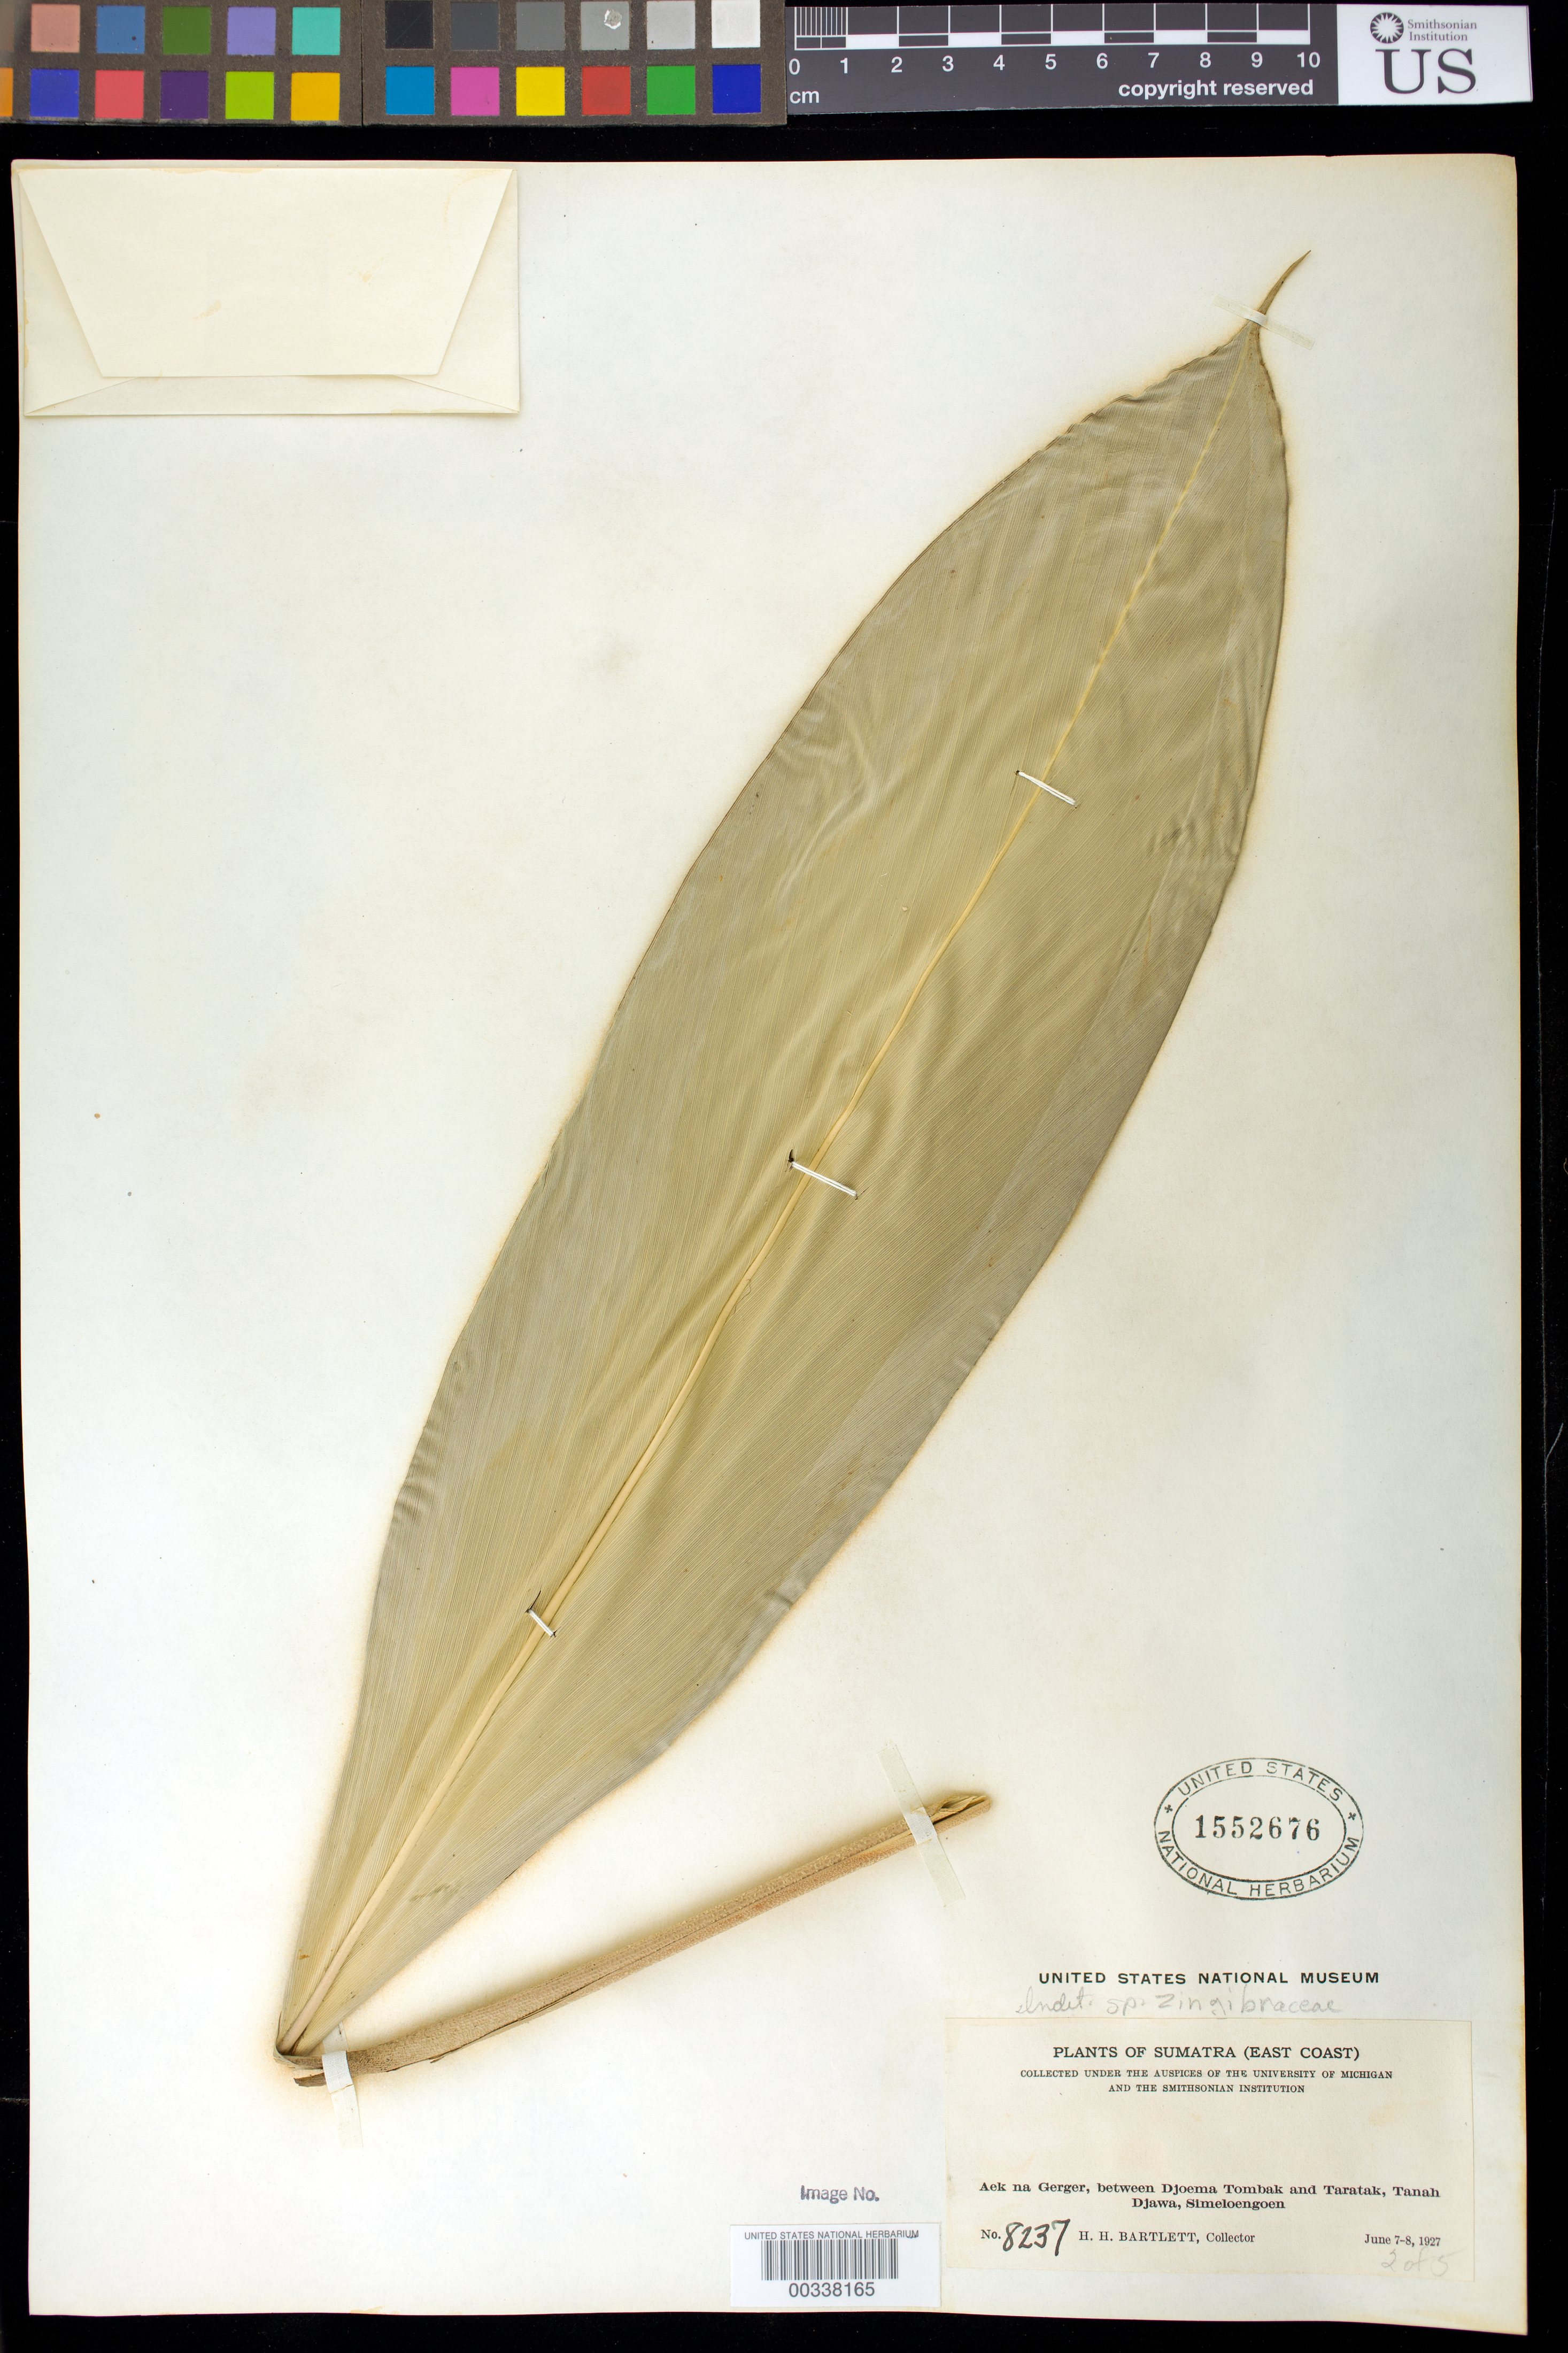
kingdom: Plantae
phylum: Tracheophyta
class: Liliopsida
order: Zingiberales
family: Zingiberaceae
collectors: H. H. Bartlett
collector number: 8237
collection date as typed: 07 Jun 1927 to 08 Jun 1927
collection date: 1927-06-07/1927-06-08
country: Indonesia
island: Sumatra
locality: (east coast), aek na gerger, between djoema tombak and taratak, tanah djawa, simeloengoen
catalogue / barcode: US 1552676